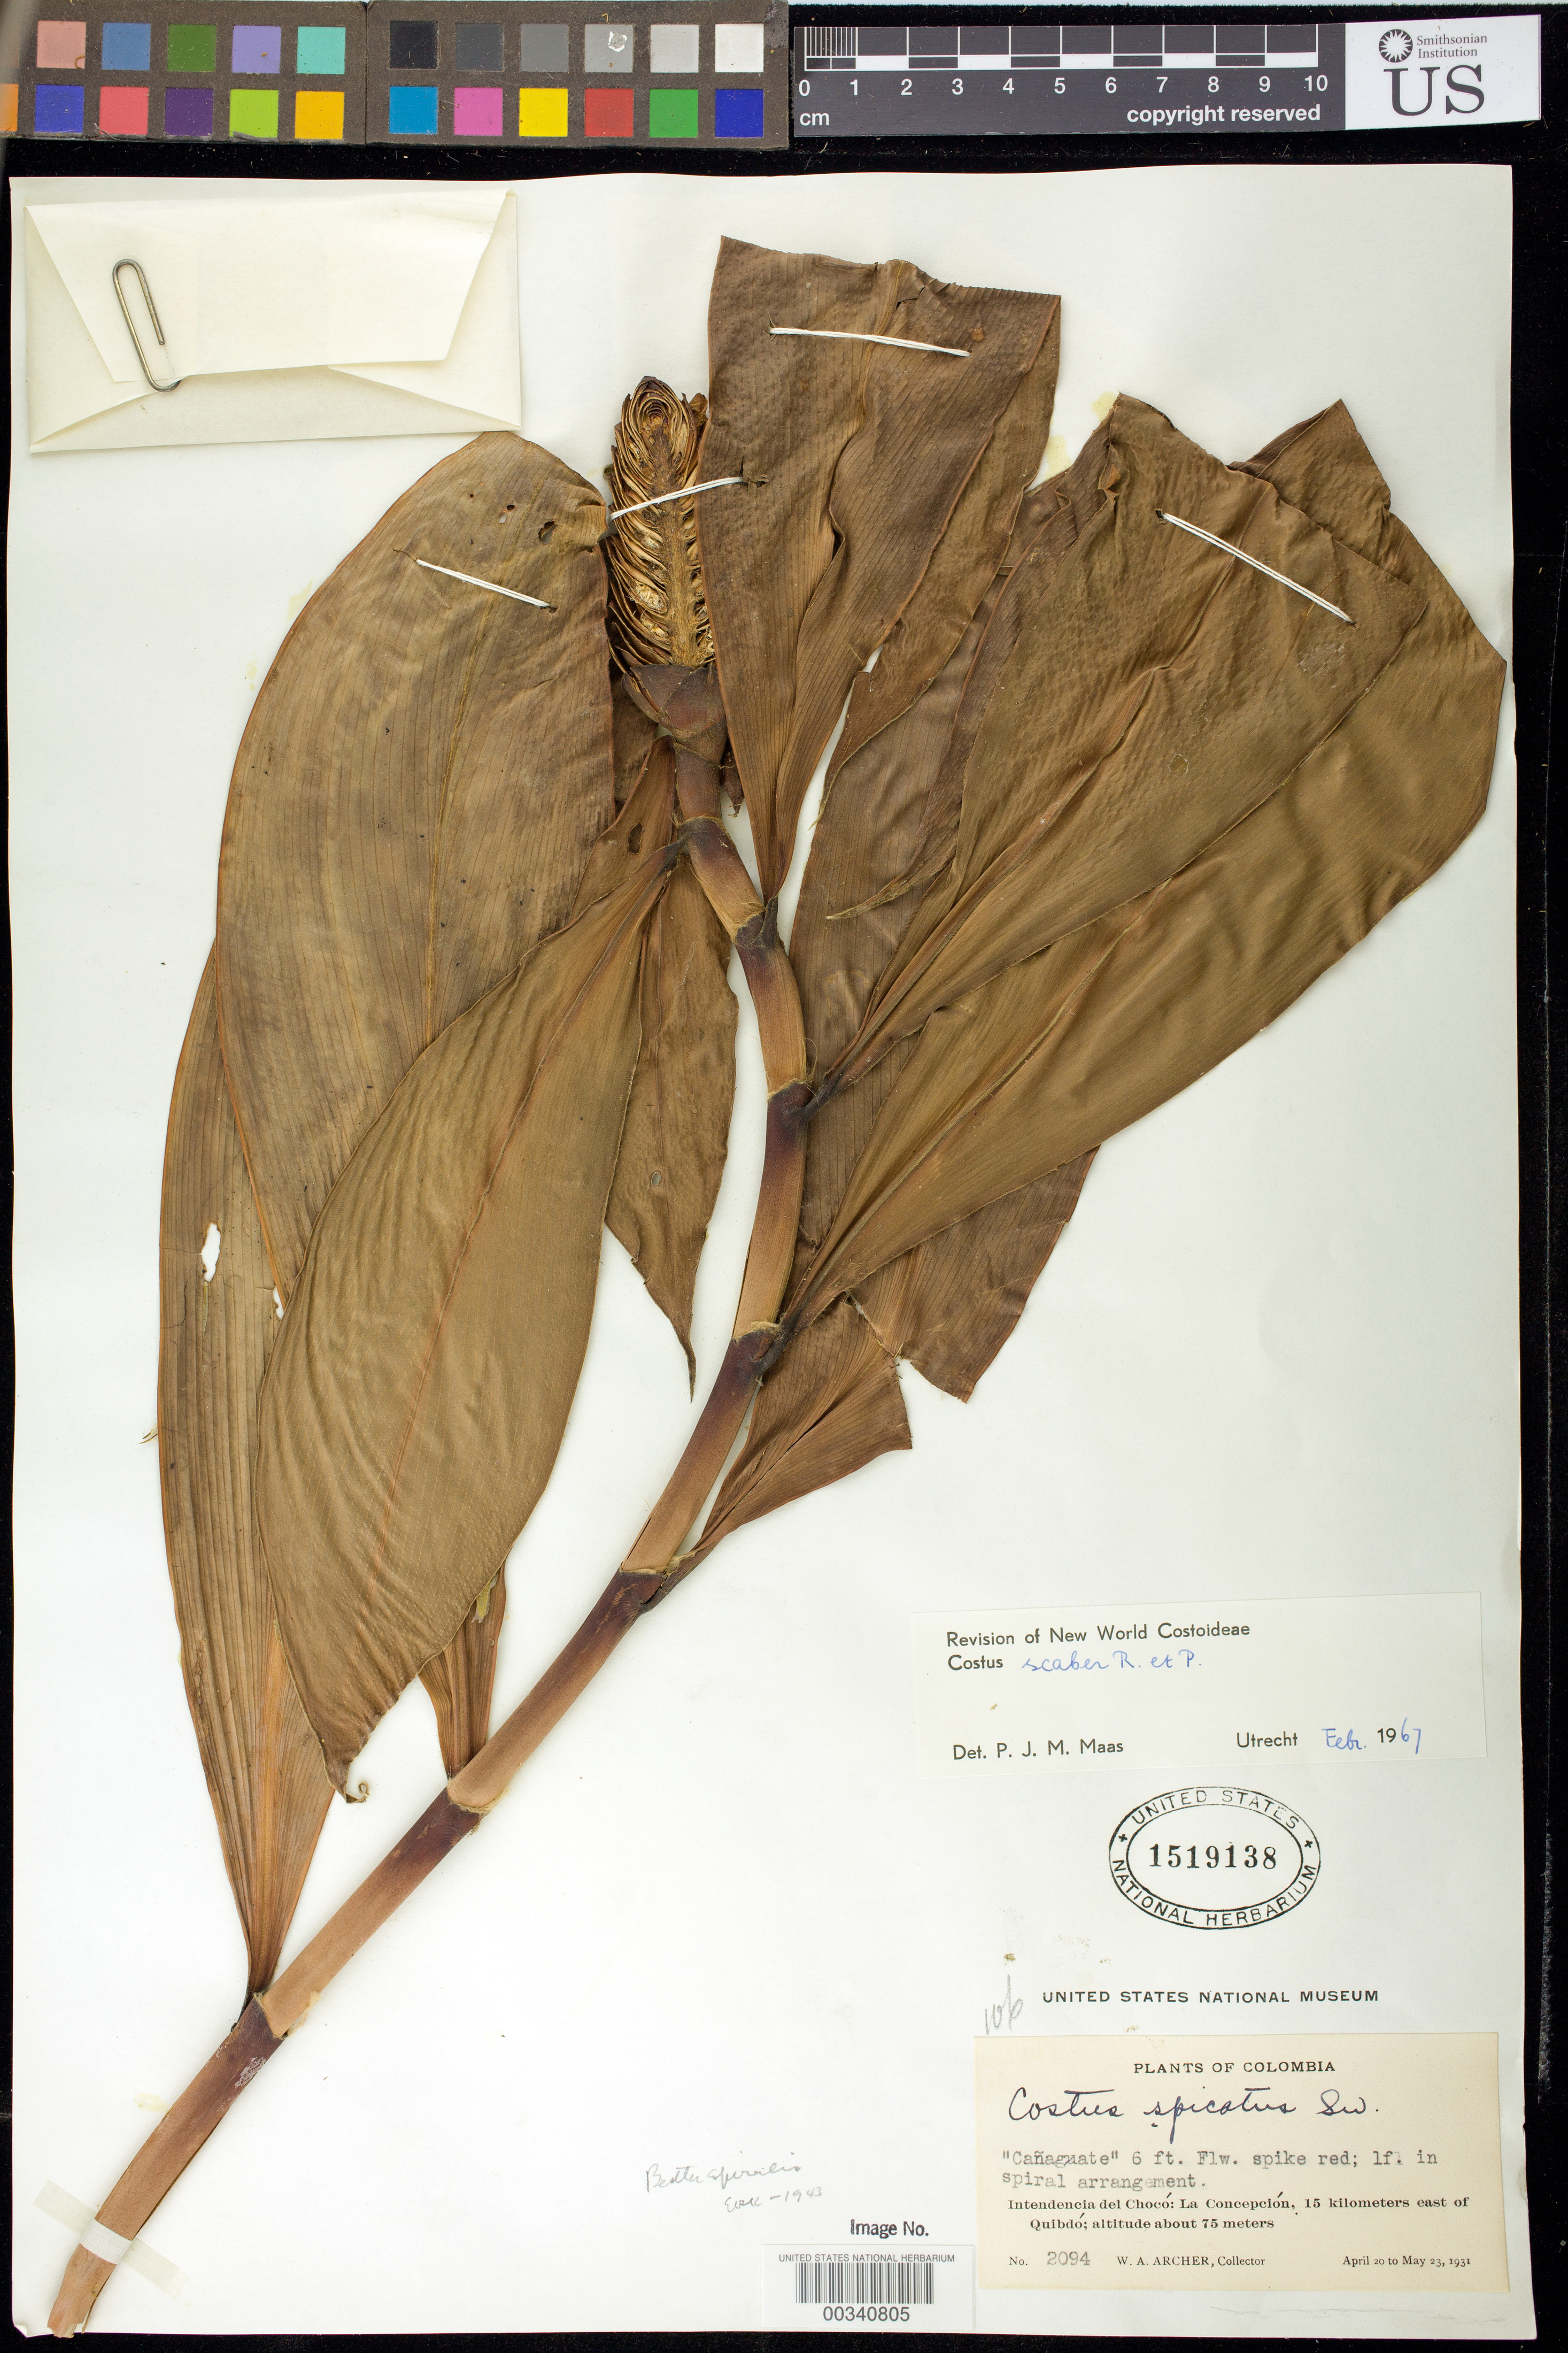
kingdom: Plantae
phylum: Tracheophyta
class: Liliopsida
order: Zingiberales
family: Costaceae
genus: Costus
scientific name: Costus scaber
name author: Ruiz & Pav.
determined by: Maas, Paul J. M.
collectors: W. A. Archer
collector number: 2094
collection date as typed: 20 Apr 1931 to 23 May 1931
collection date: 1931-04-20/1931-05-23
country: Colombia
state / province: Chocó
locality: La Concepcion, 15 km E of Quibdo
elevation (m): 75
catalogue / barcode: US 1519138